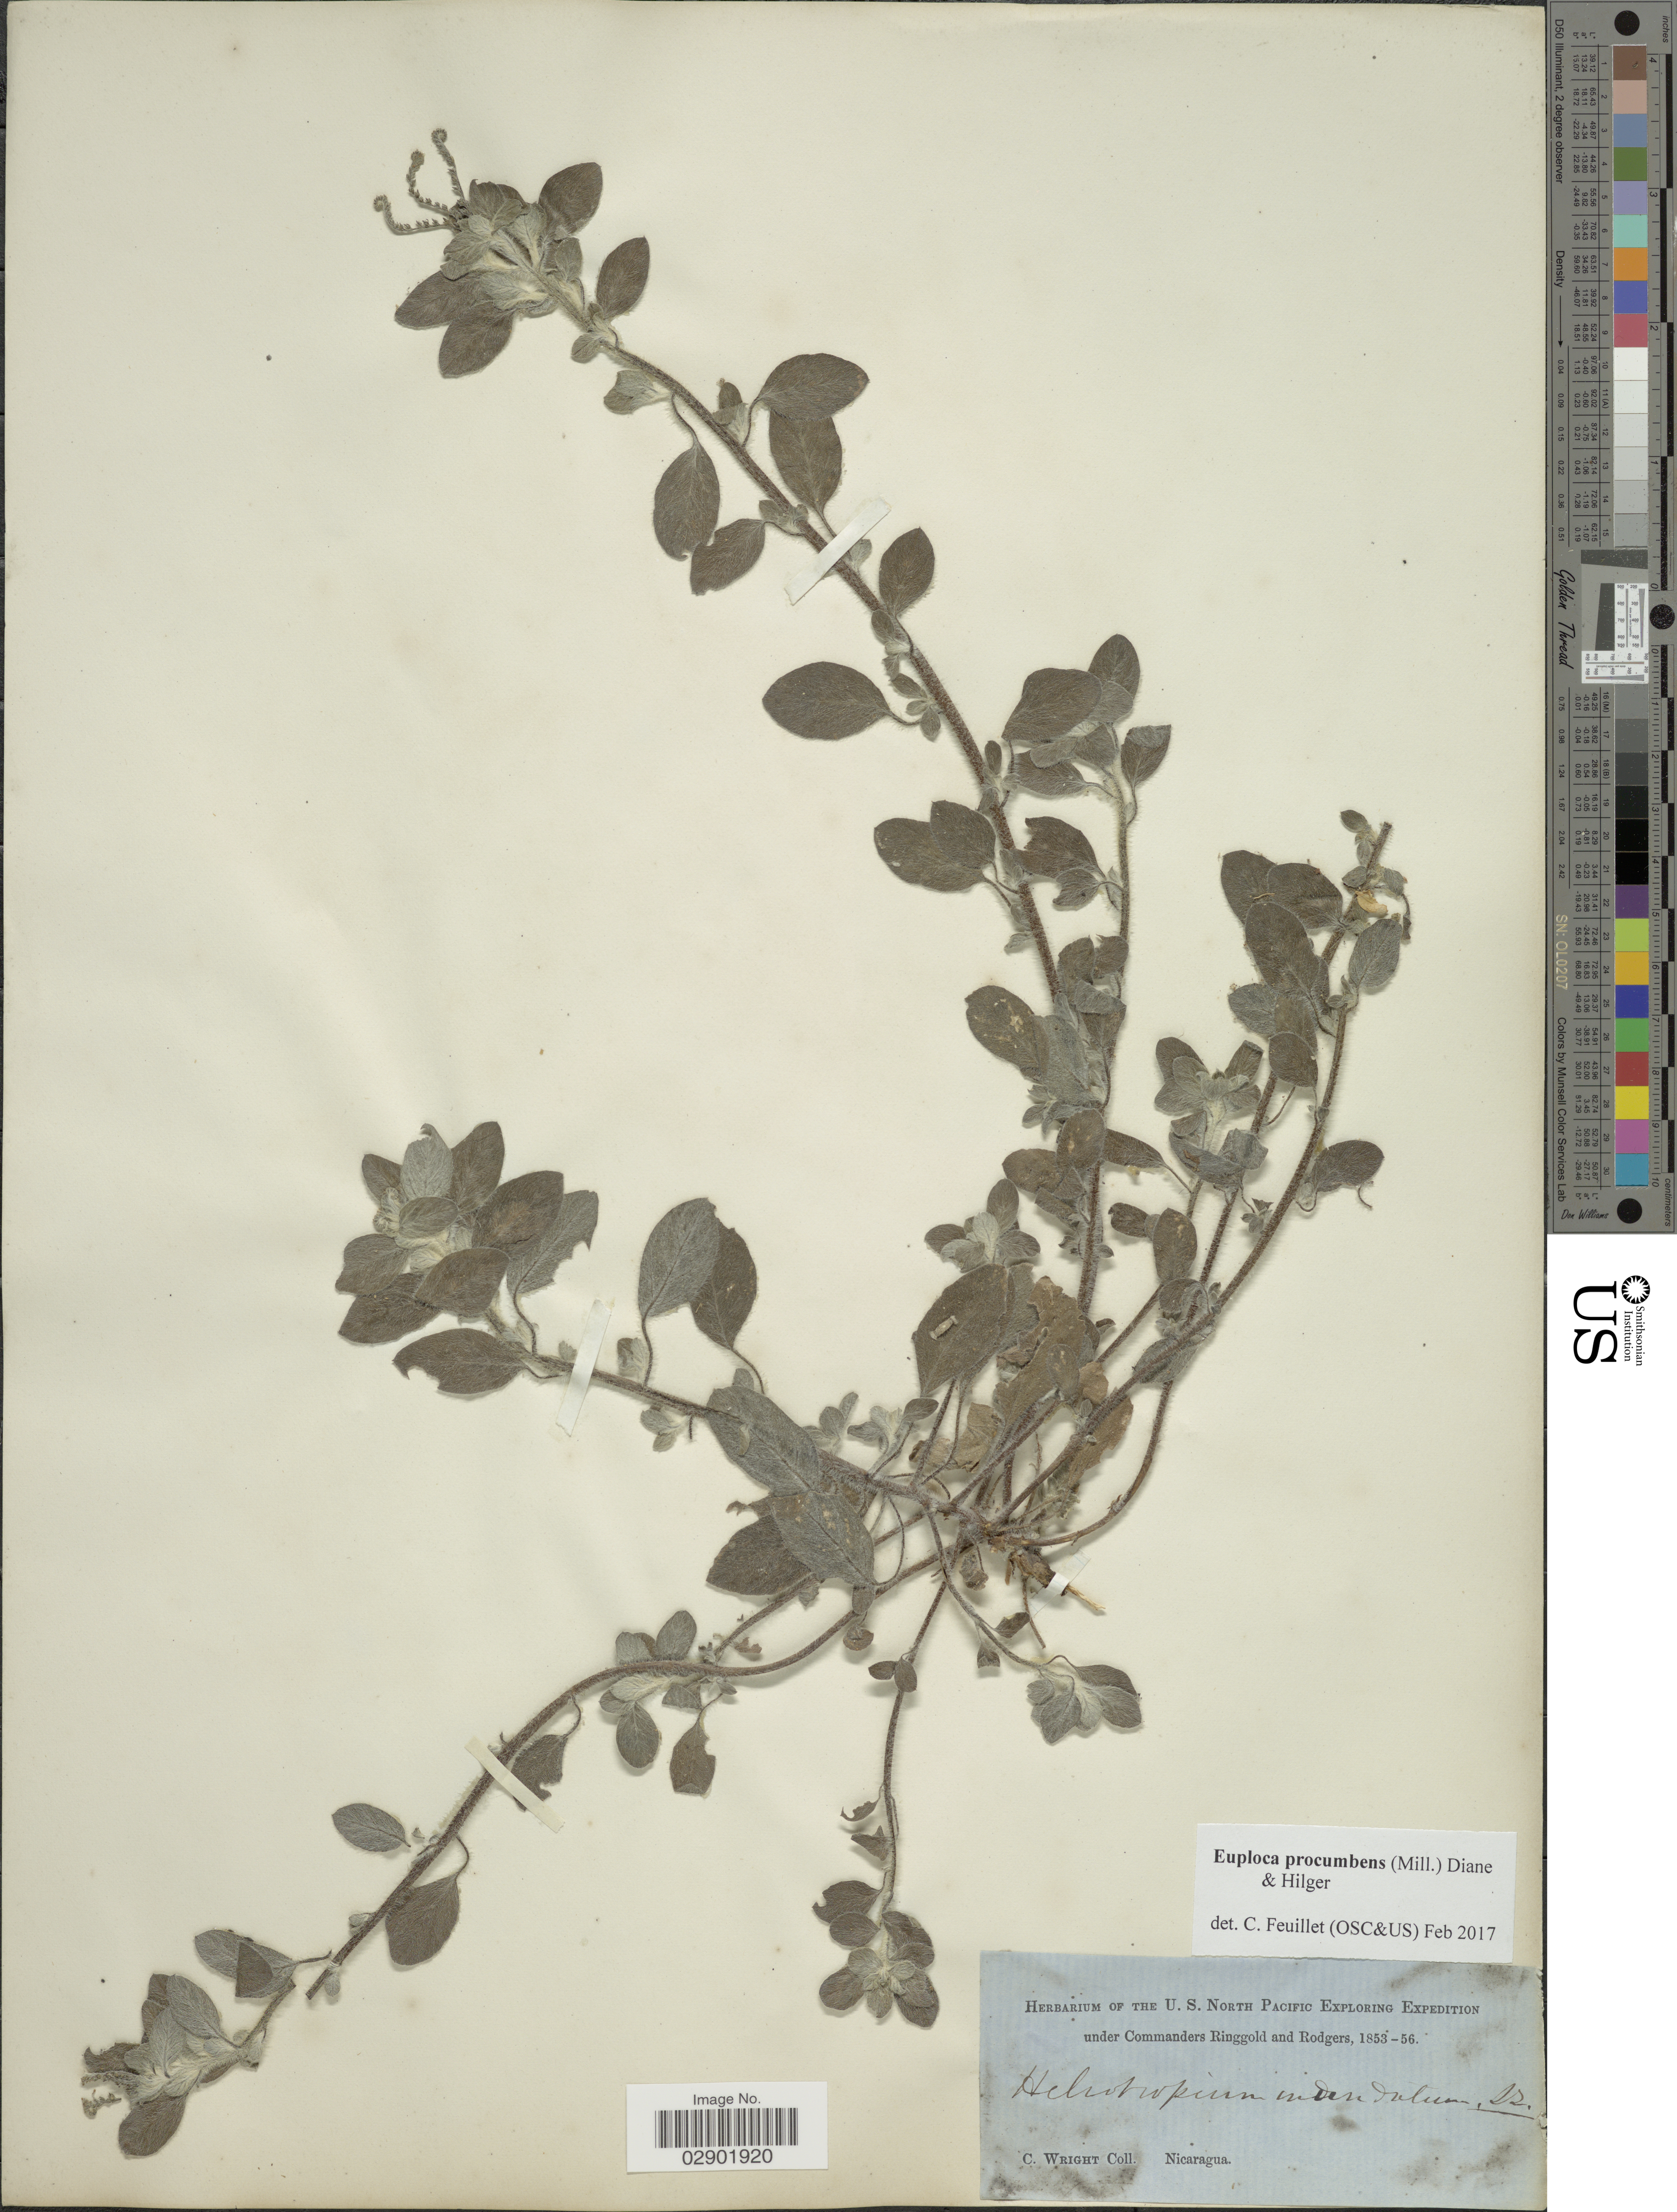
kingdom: Plantae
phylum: Tracheophyta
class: Magnoliopsida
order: Boraginales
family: Heliotropiaceae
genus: Euploca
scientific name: Euploca procumbens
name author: (Mill.) Diane & Hilger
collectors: C. Wright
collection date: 1853/1856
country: Nicaragua